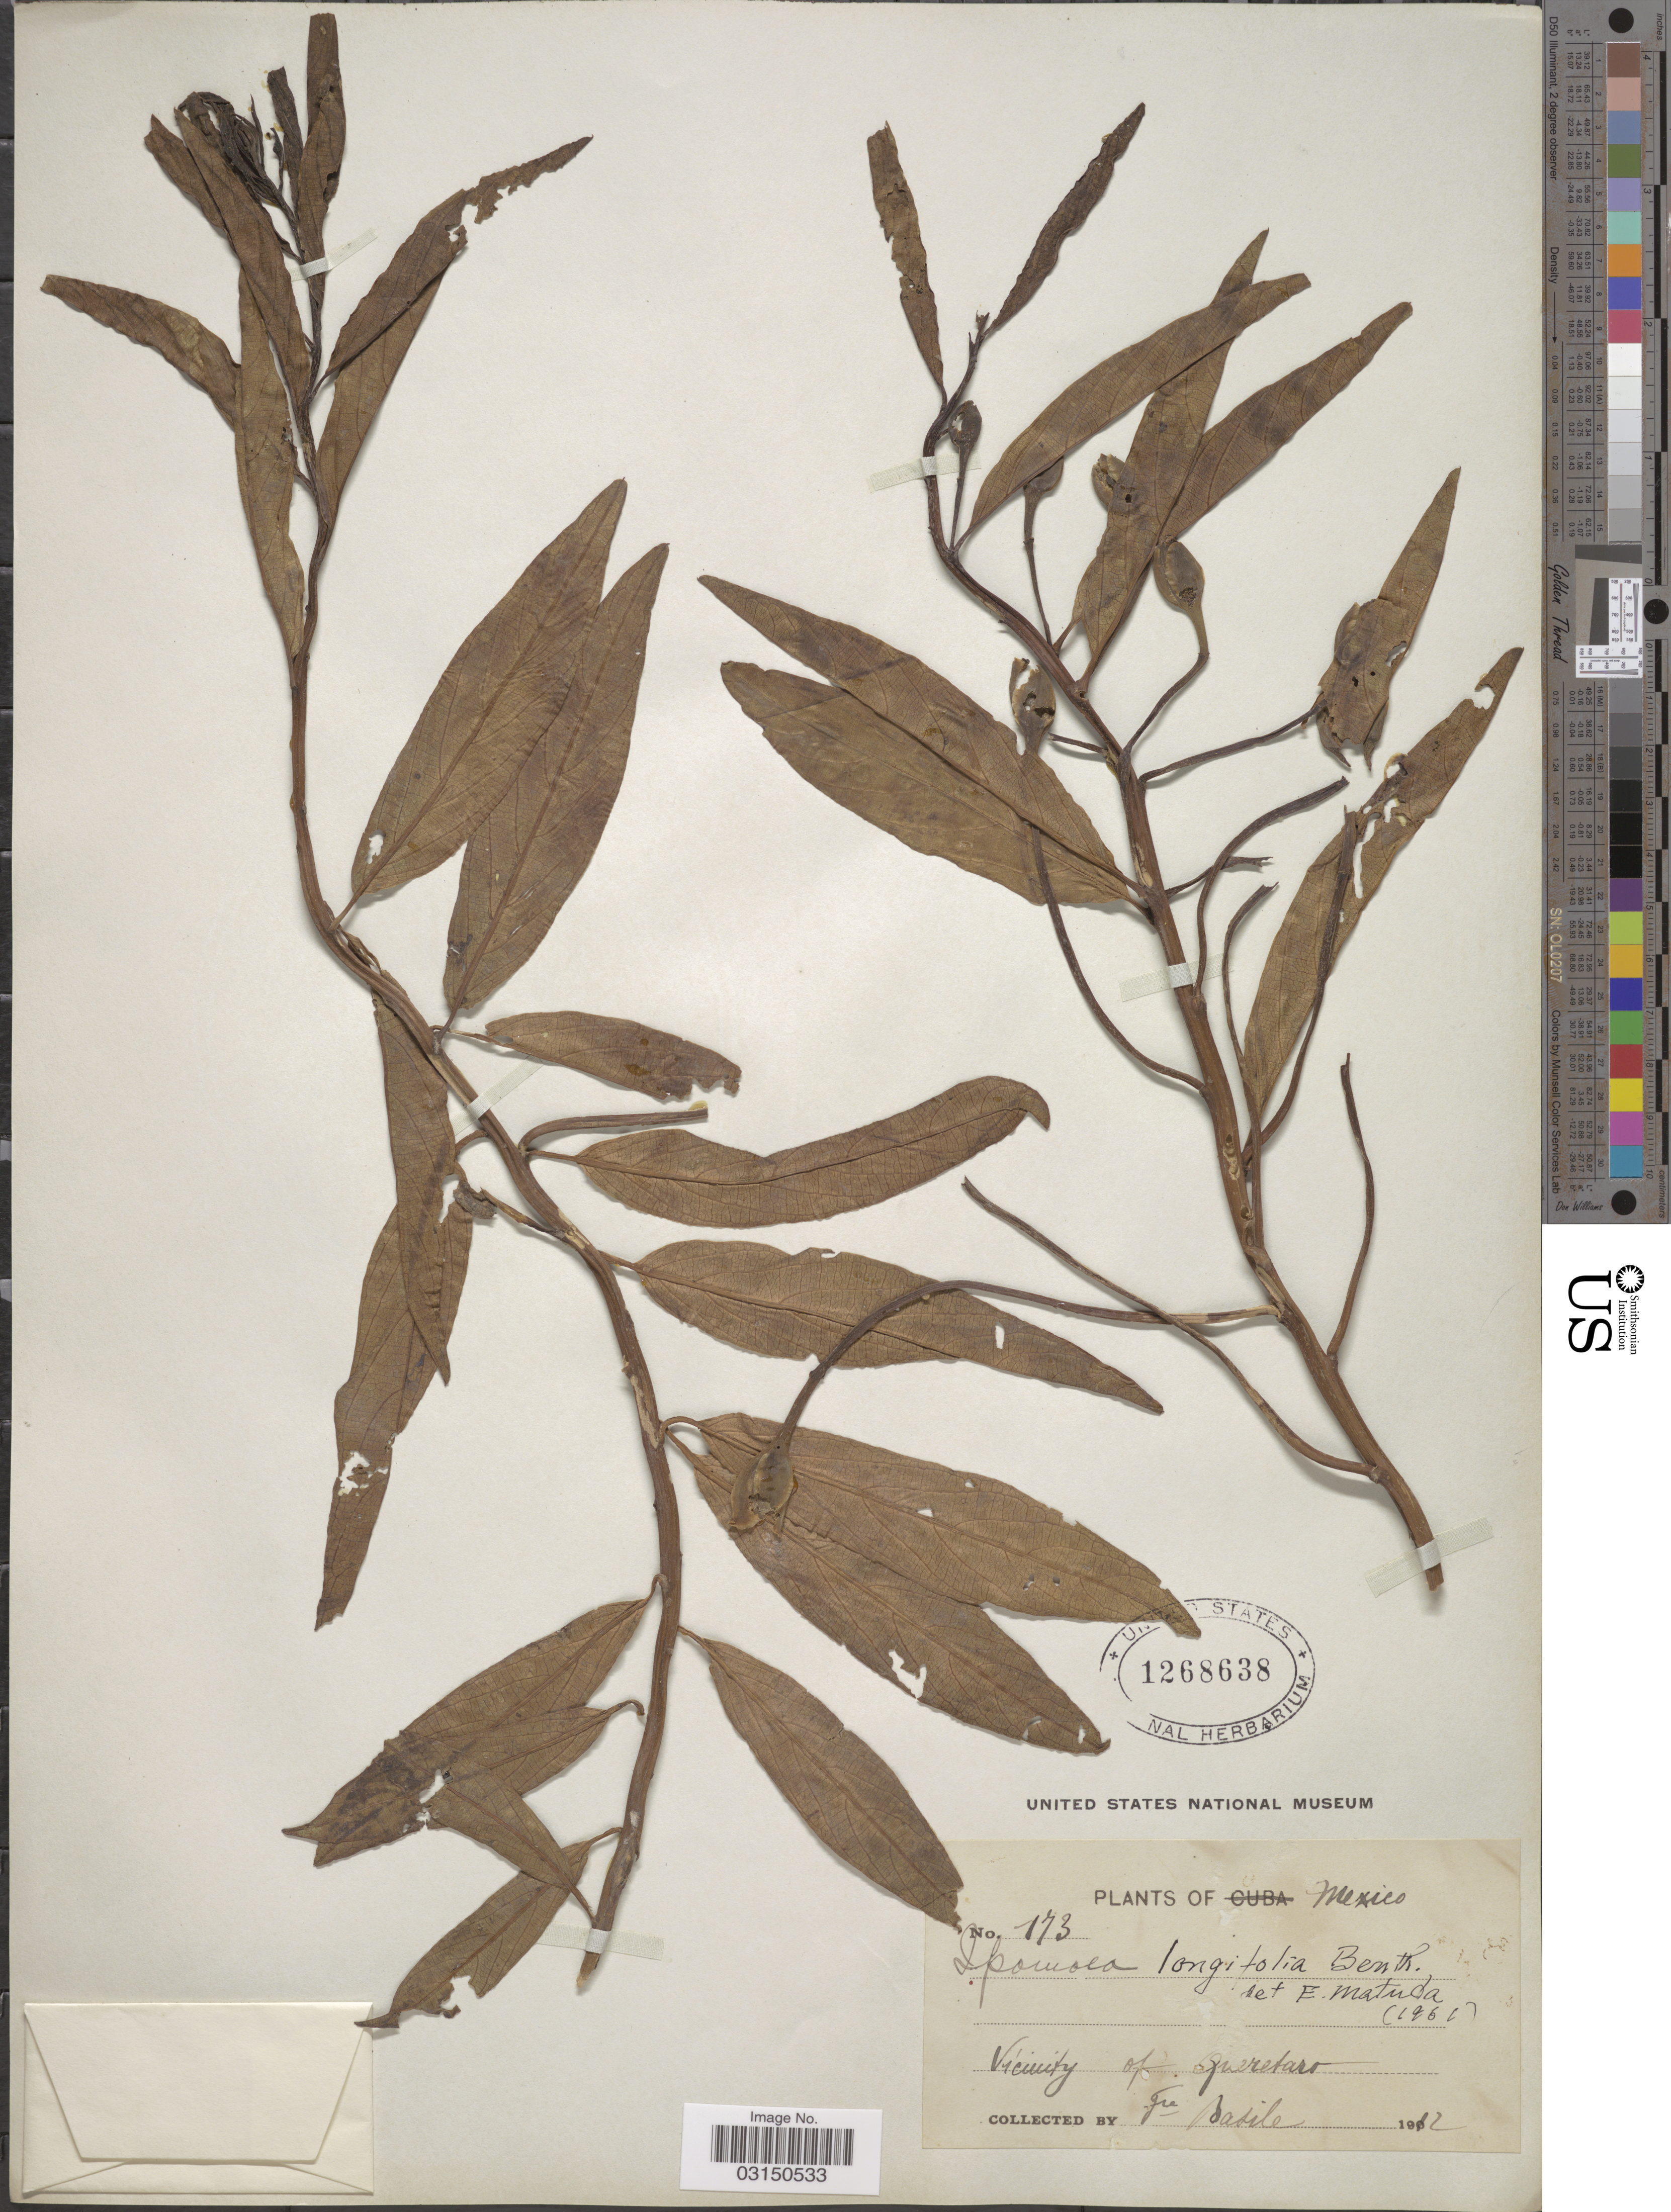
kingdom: Plantae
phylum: Tracheophyta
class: Magnoliopsida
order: Solanales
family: Convolvulaceae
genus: Ipomoea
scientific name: Ipomoea longifolia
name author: Benth.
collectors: Bro. Basile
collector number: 173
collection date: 1912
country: Mexico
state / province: Querétaro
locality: Vicinity of Queretaro.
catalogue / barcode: US 1268638